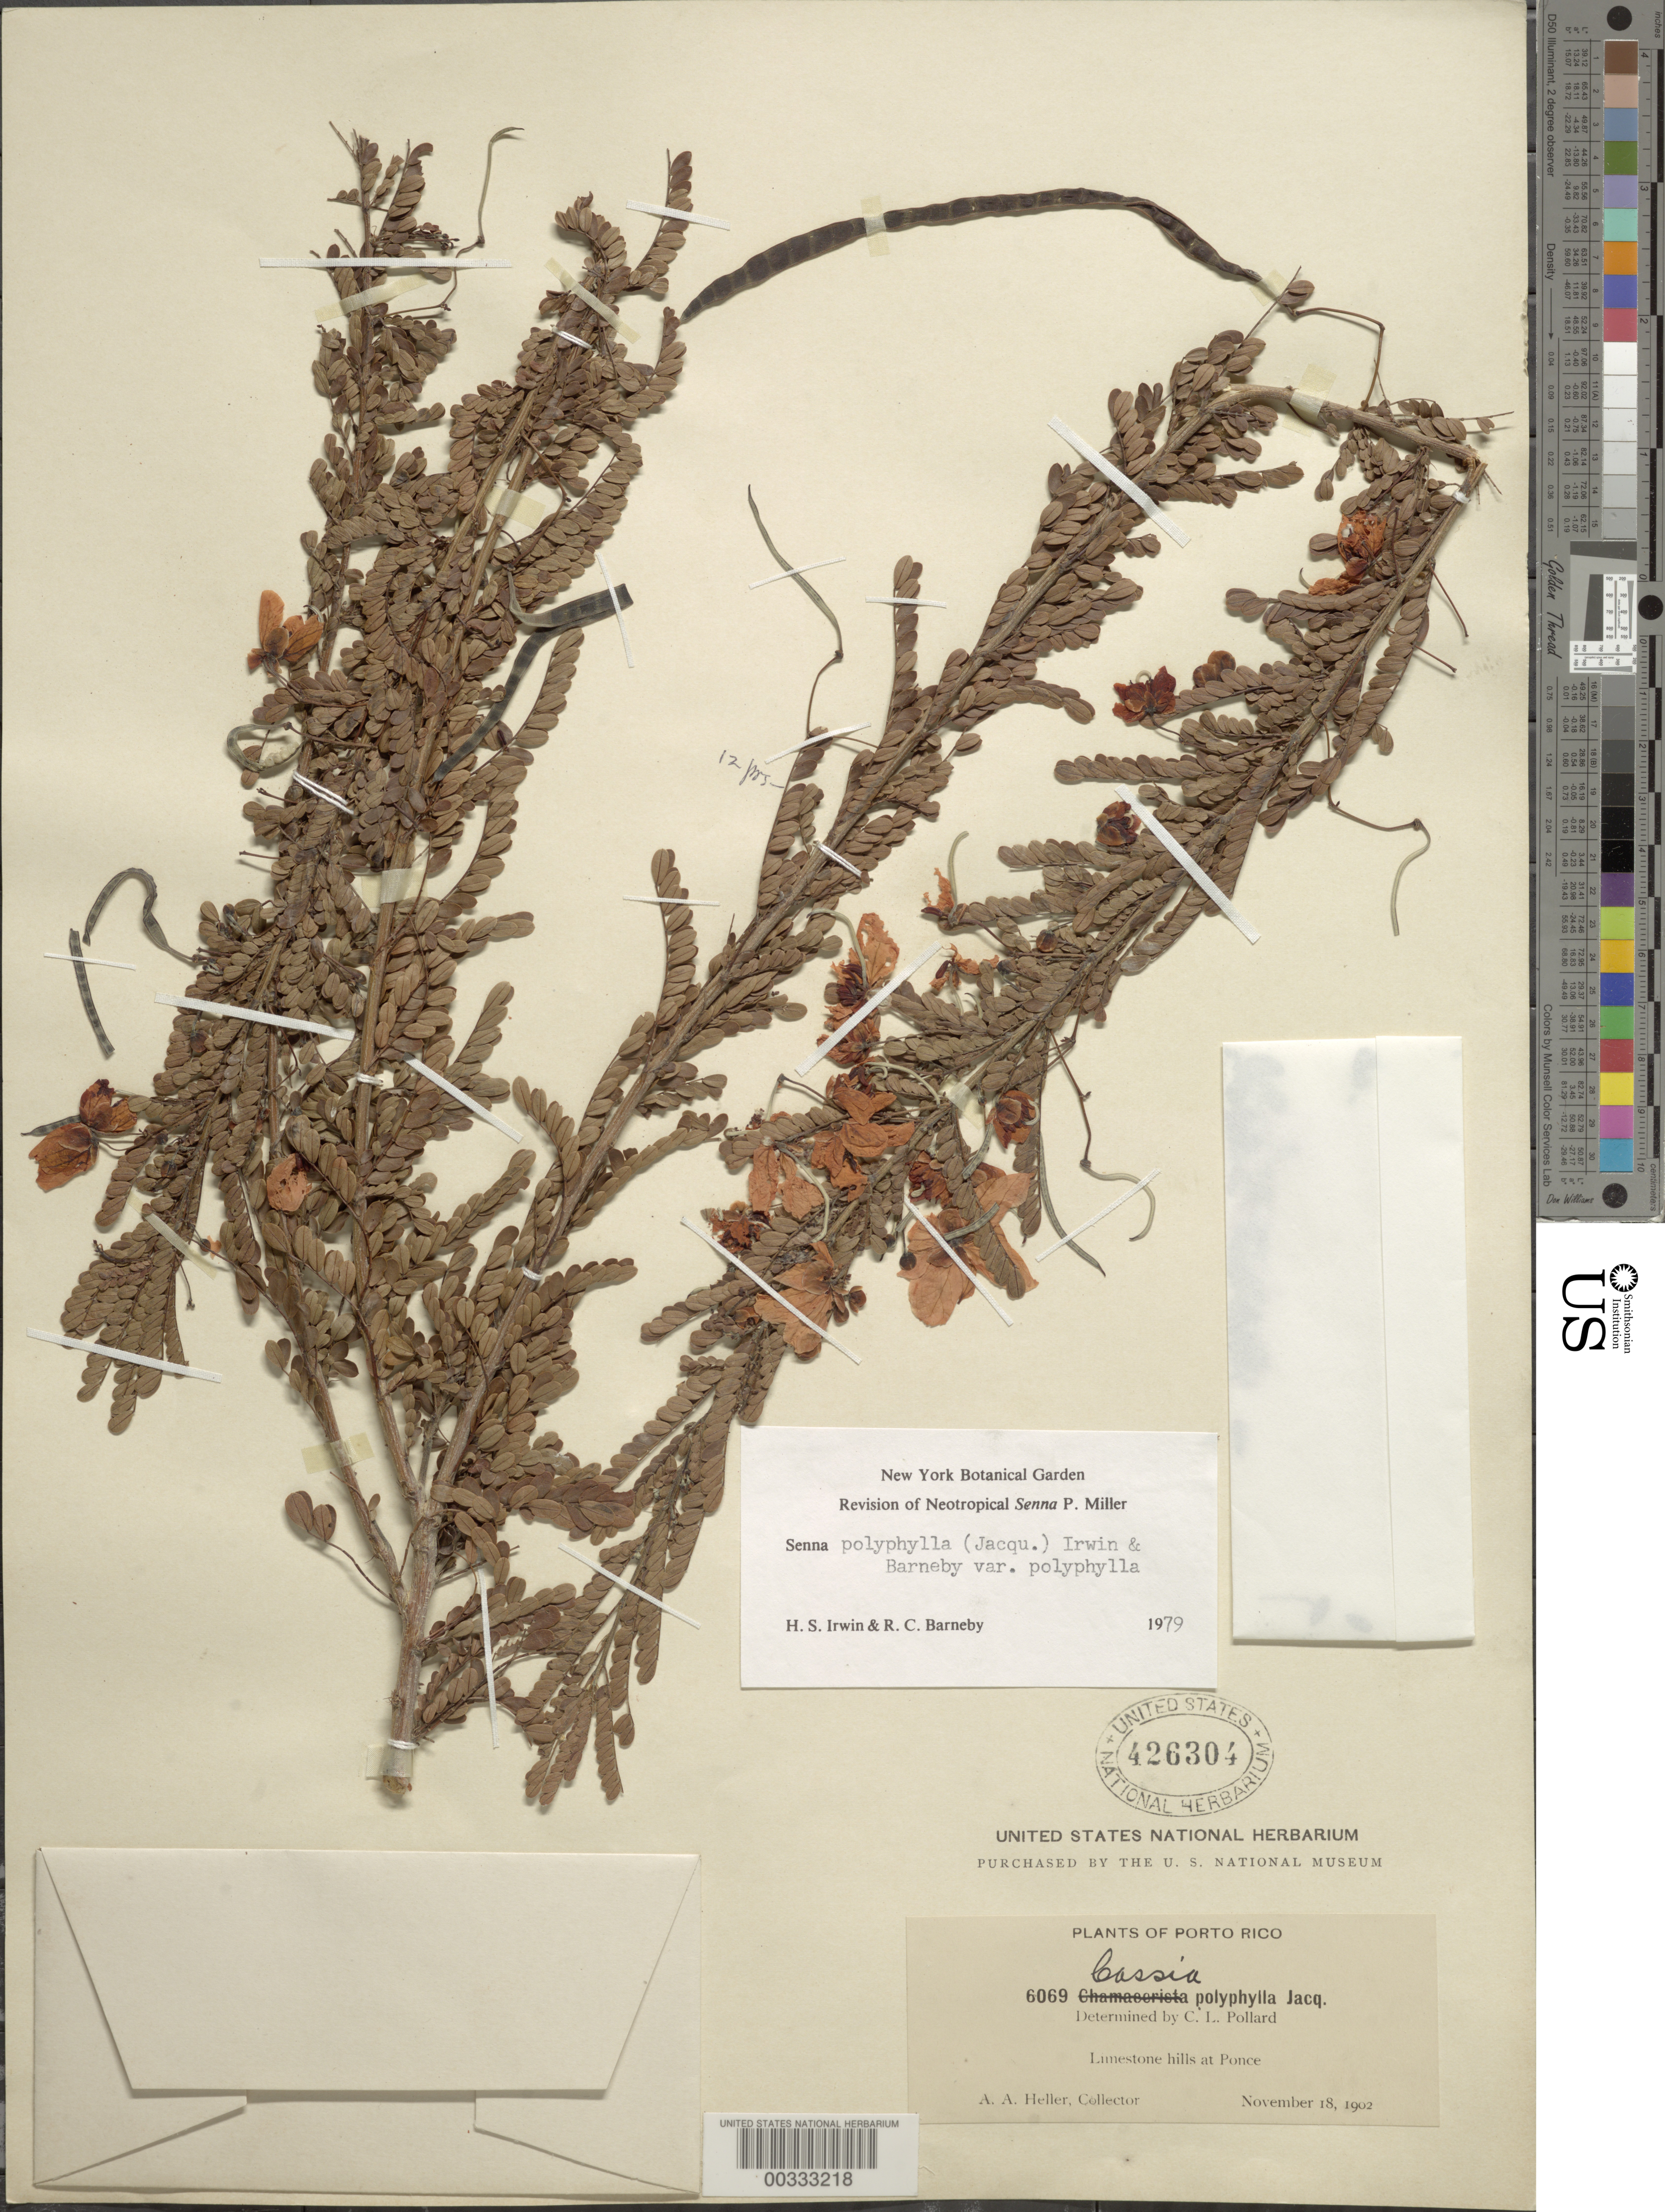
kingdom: Plantae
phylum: Tracheophyta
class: Magnoliopsida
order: Fabales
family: Fabaceae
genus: Senna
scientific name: Senna polyphylla var. polyphylla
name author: (Jacq.) H.S. Irwin & Barneby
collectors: A. A. Heller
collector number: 6069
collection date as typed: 18 Nov 1902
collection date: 1902-11-18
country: Puerto Rico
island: Greater Antilles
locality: Ponce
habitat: Limestone hills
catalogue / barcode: US 426304